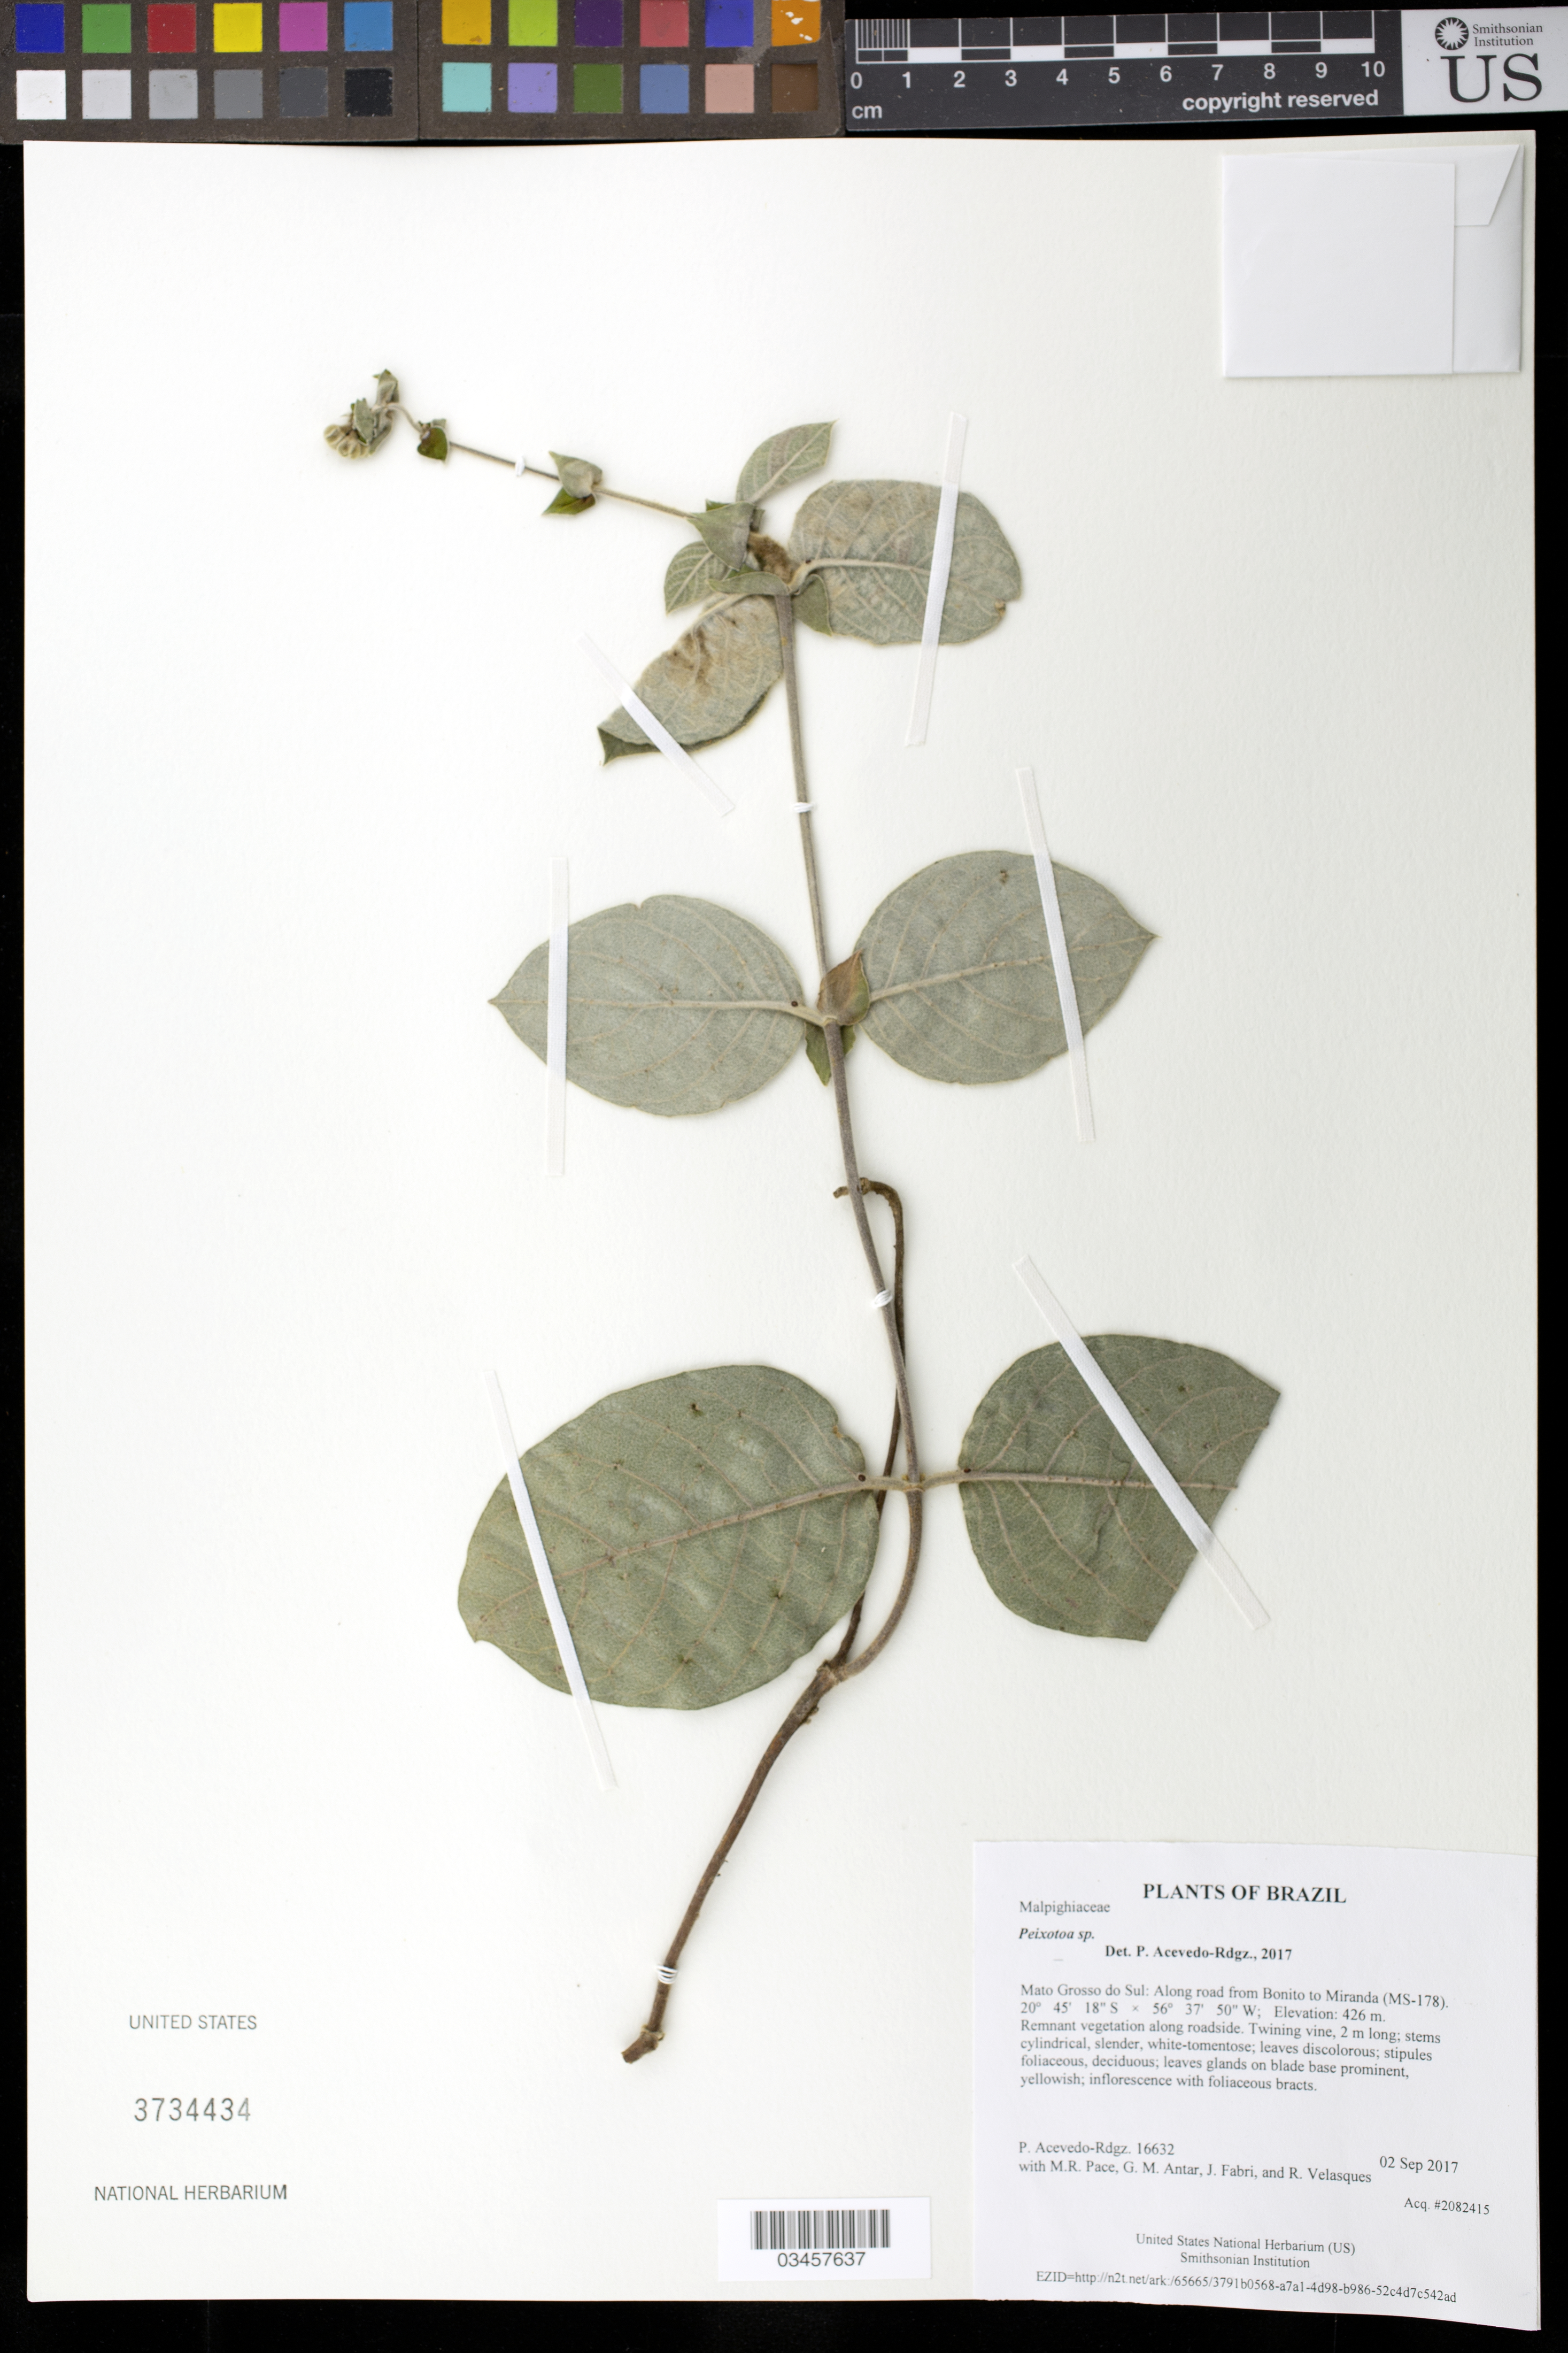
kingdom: Plantae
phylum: Tracheophyta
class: Magnoliopsida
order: Malpighiales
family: Malpighiaceae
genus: Peixotoa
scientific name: Peixotoa sp.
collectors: P. Acevedo-Rodr., M. R. Pace, G. M. Antar, J. Fabri & R. Velasques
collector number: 16632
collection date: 2017-09-02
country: Brazil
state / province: Mato Grosso do Sul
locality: Along road from Bonito to Miranda (MS-178)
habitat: Remnant vegetation along roadside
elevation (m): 426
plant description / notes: US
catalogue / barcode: US 3734434